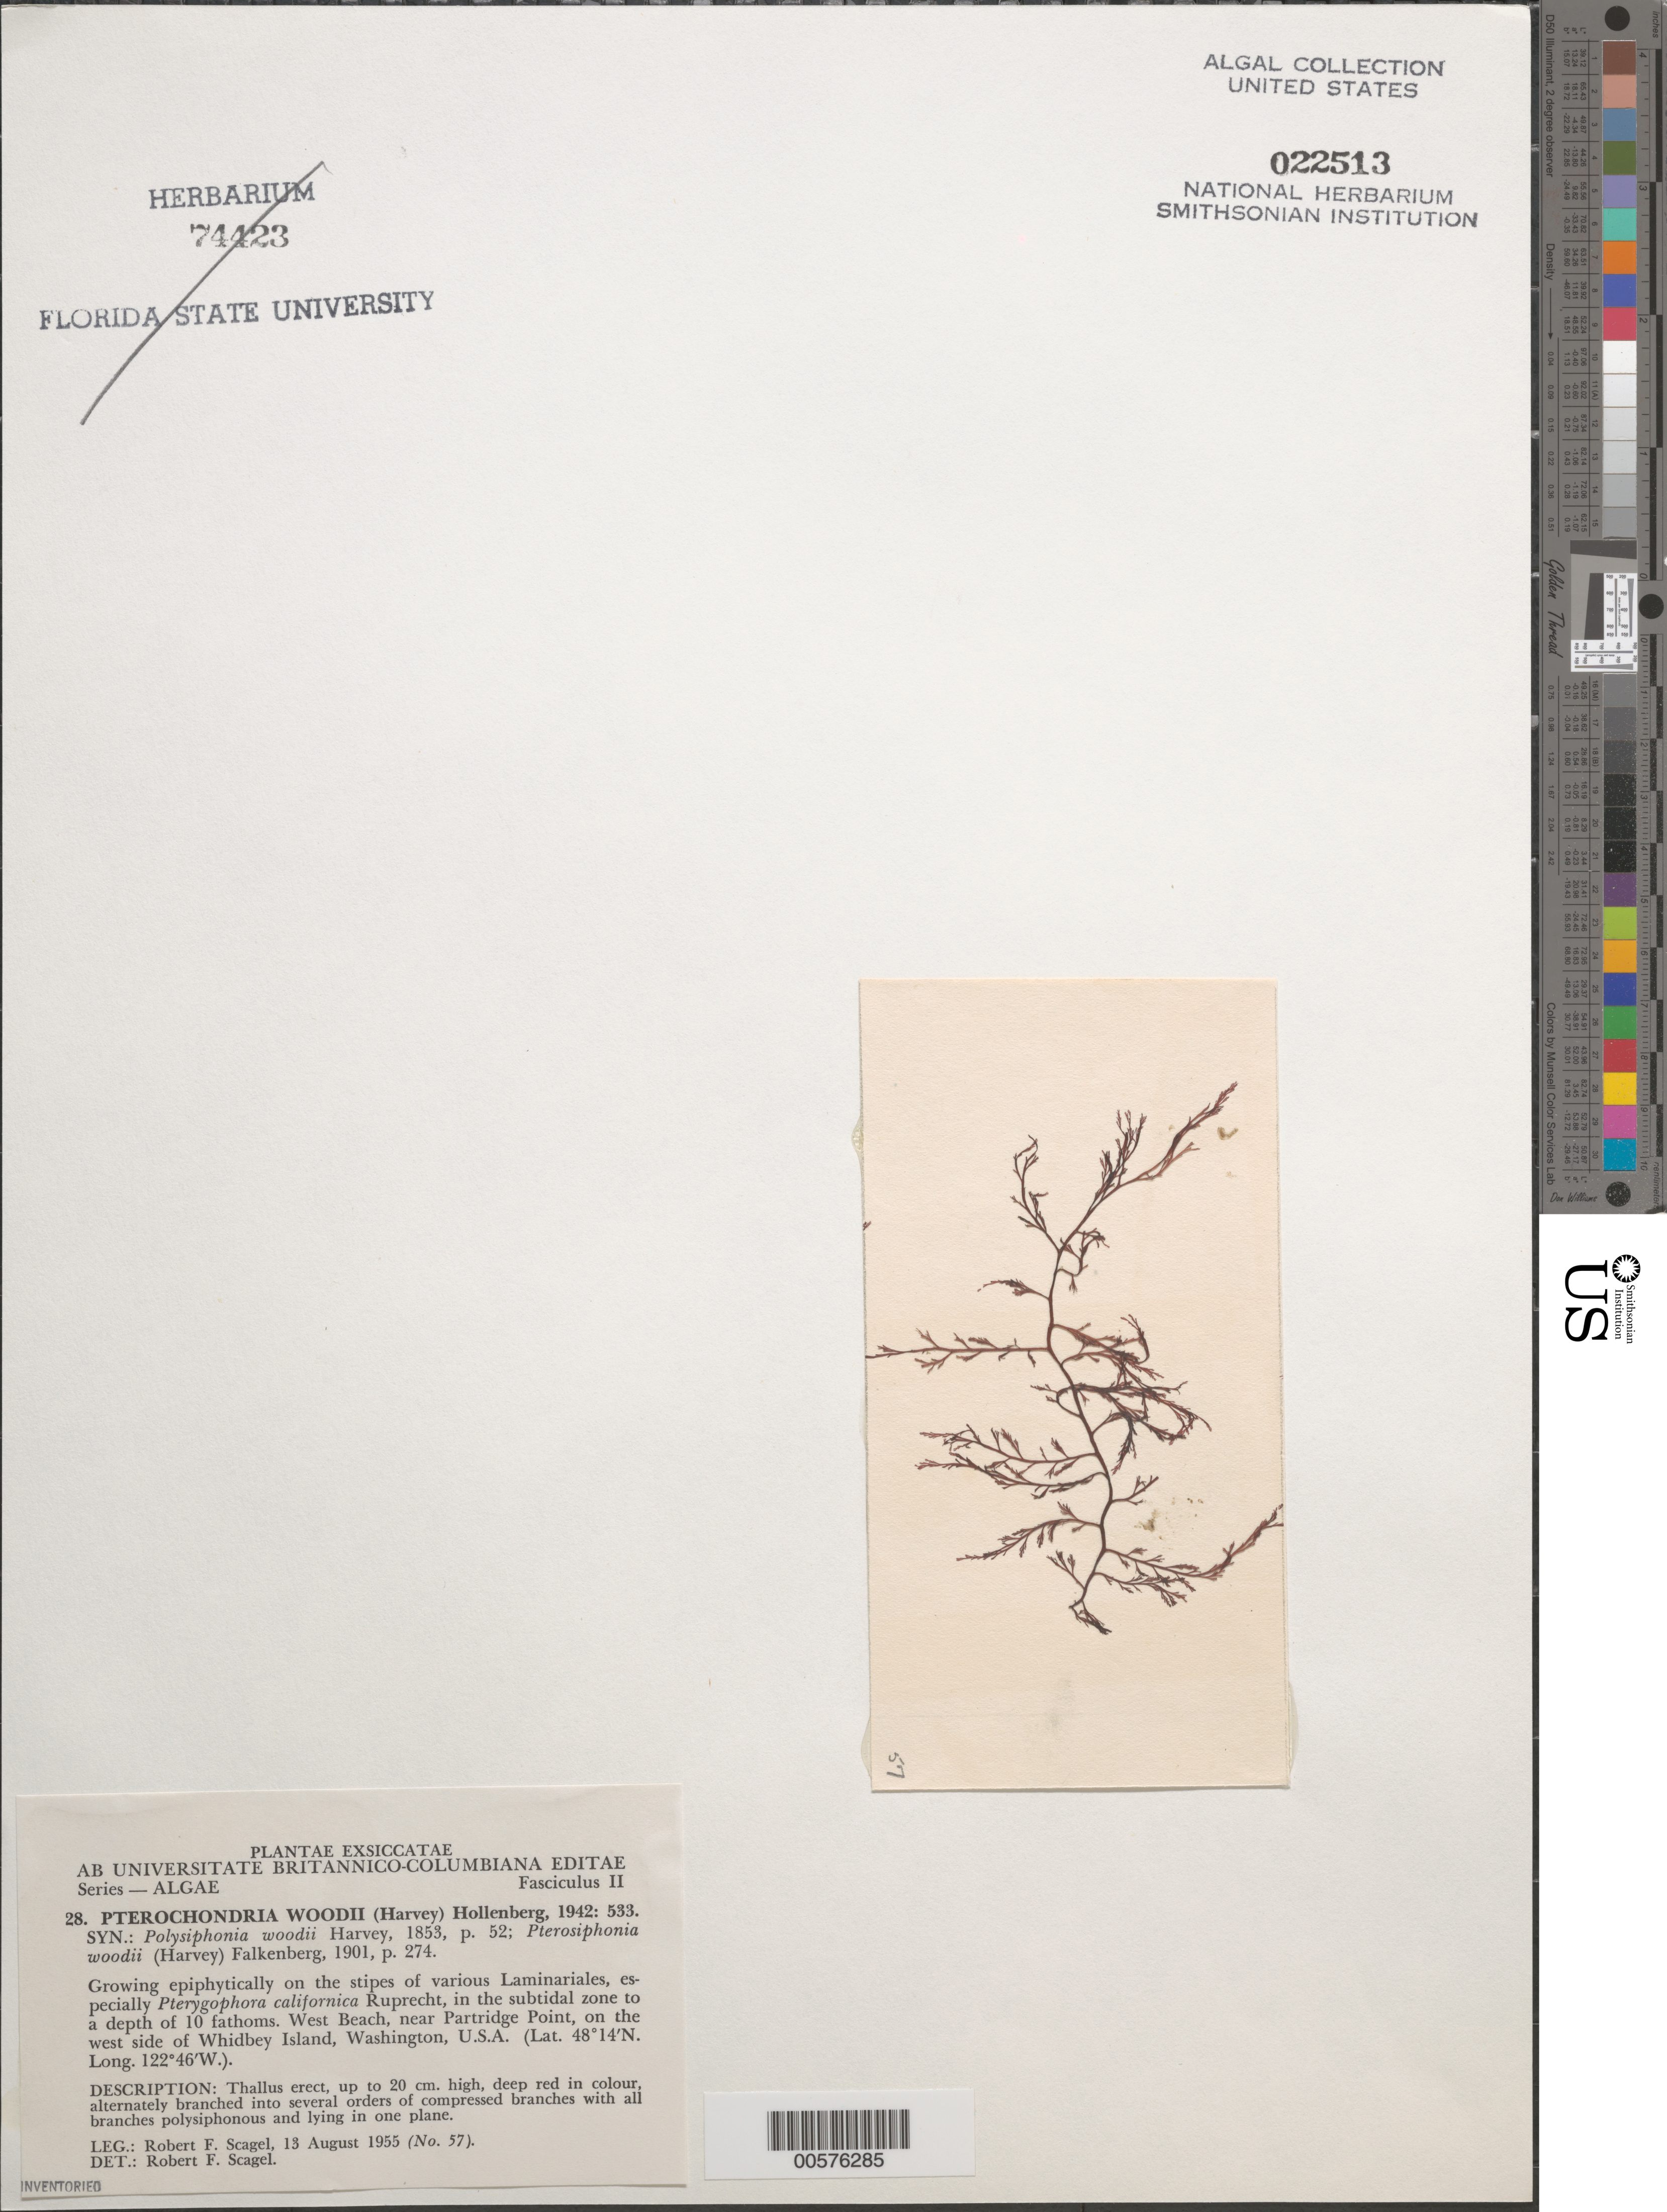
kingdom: Plantae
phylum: Rhodophyta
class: Florideophyceae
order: Ceramiales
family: Rhodomelaceae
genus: Pterochondria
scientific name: Pterochondria woodii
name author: (Harv.) Hollenb.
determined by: Scagel, R. F.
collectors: R. F. Scagel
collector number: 57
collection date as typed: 13 Aug 1955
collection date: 1955-08-13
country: United States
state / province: Washington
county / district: Island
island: Whidbey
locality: West Beach, near Partridge Point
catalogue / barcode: US 22513